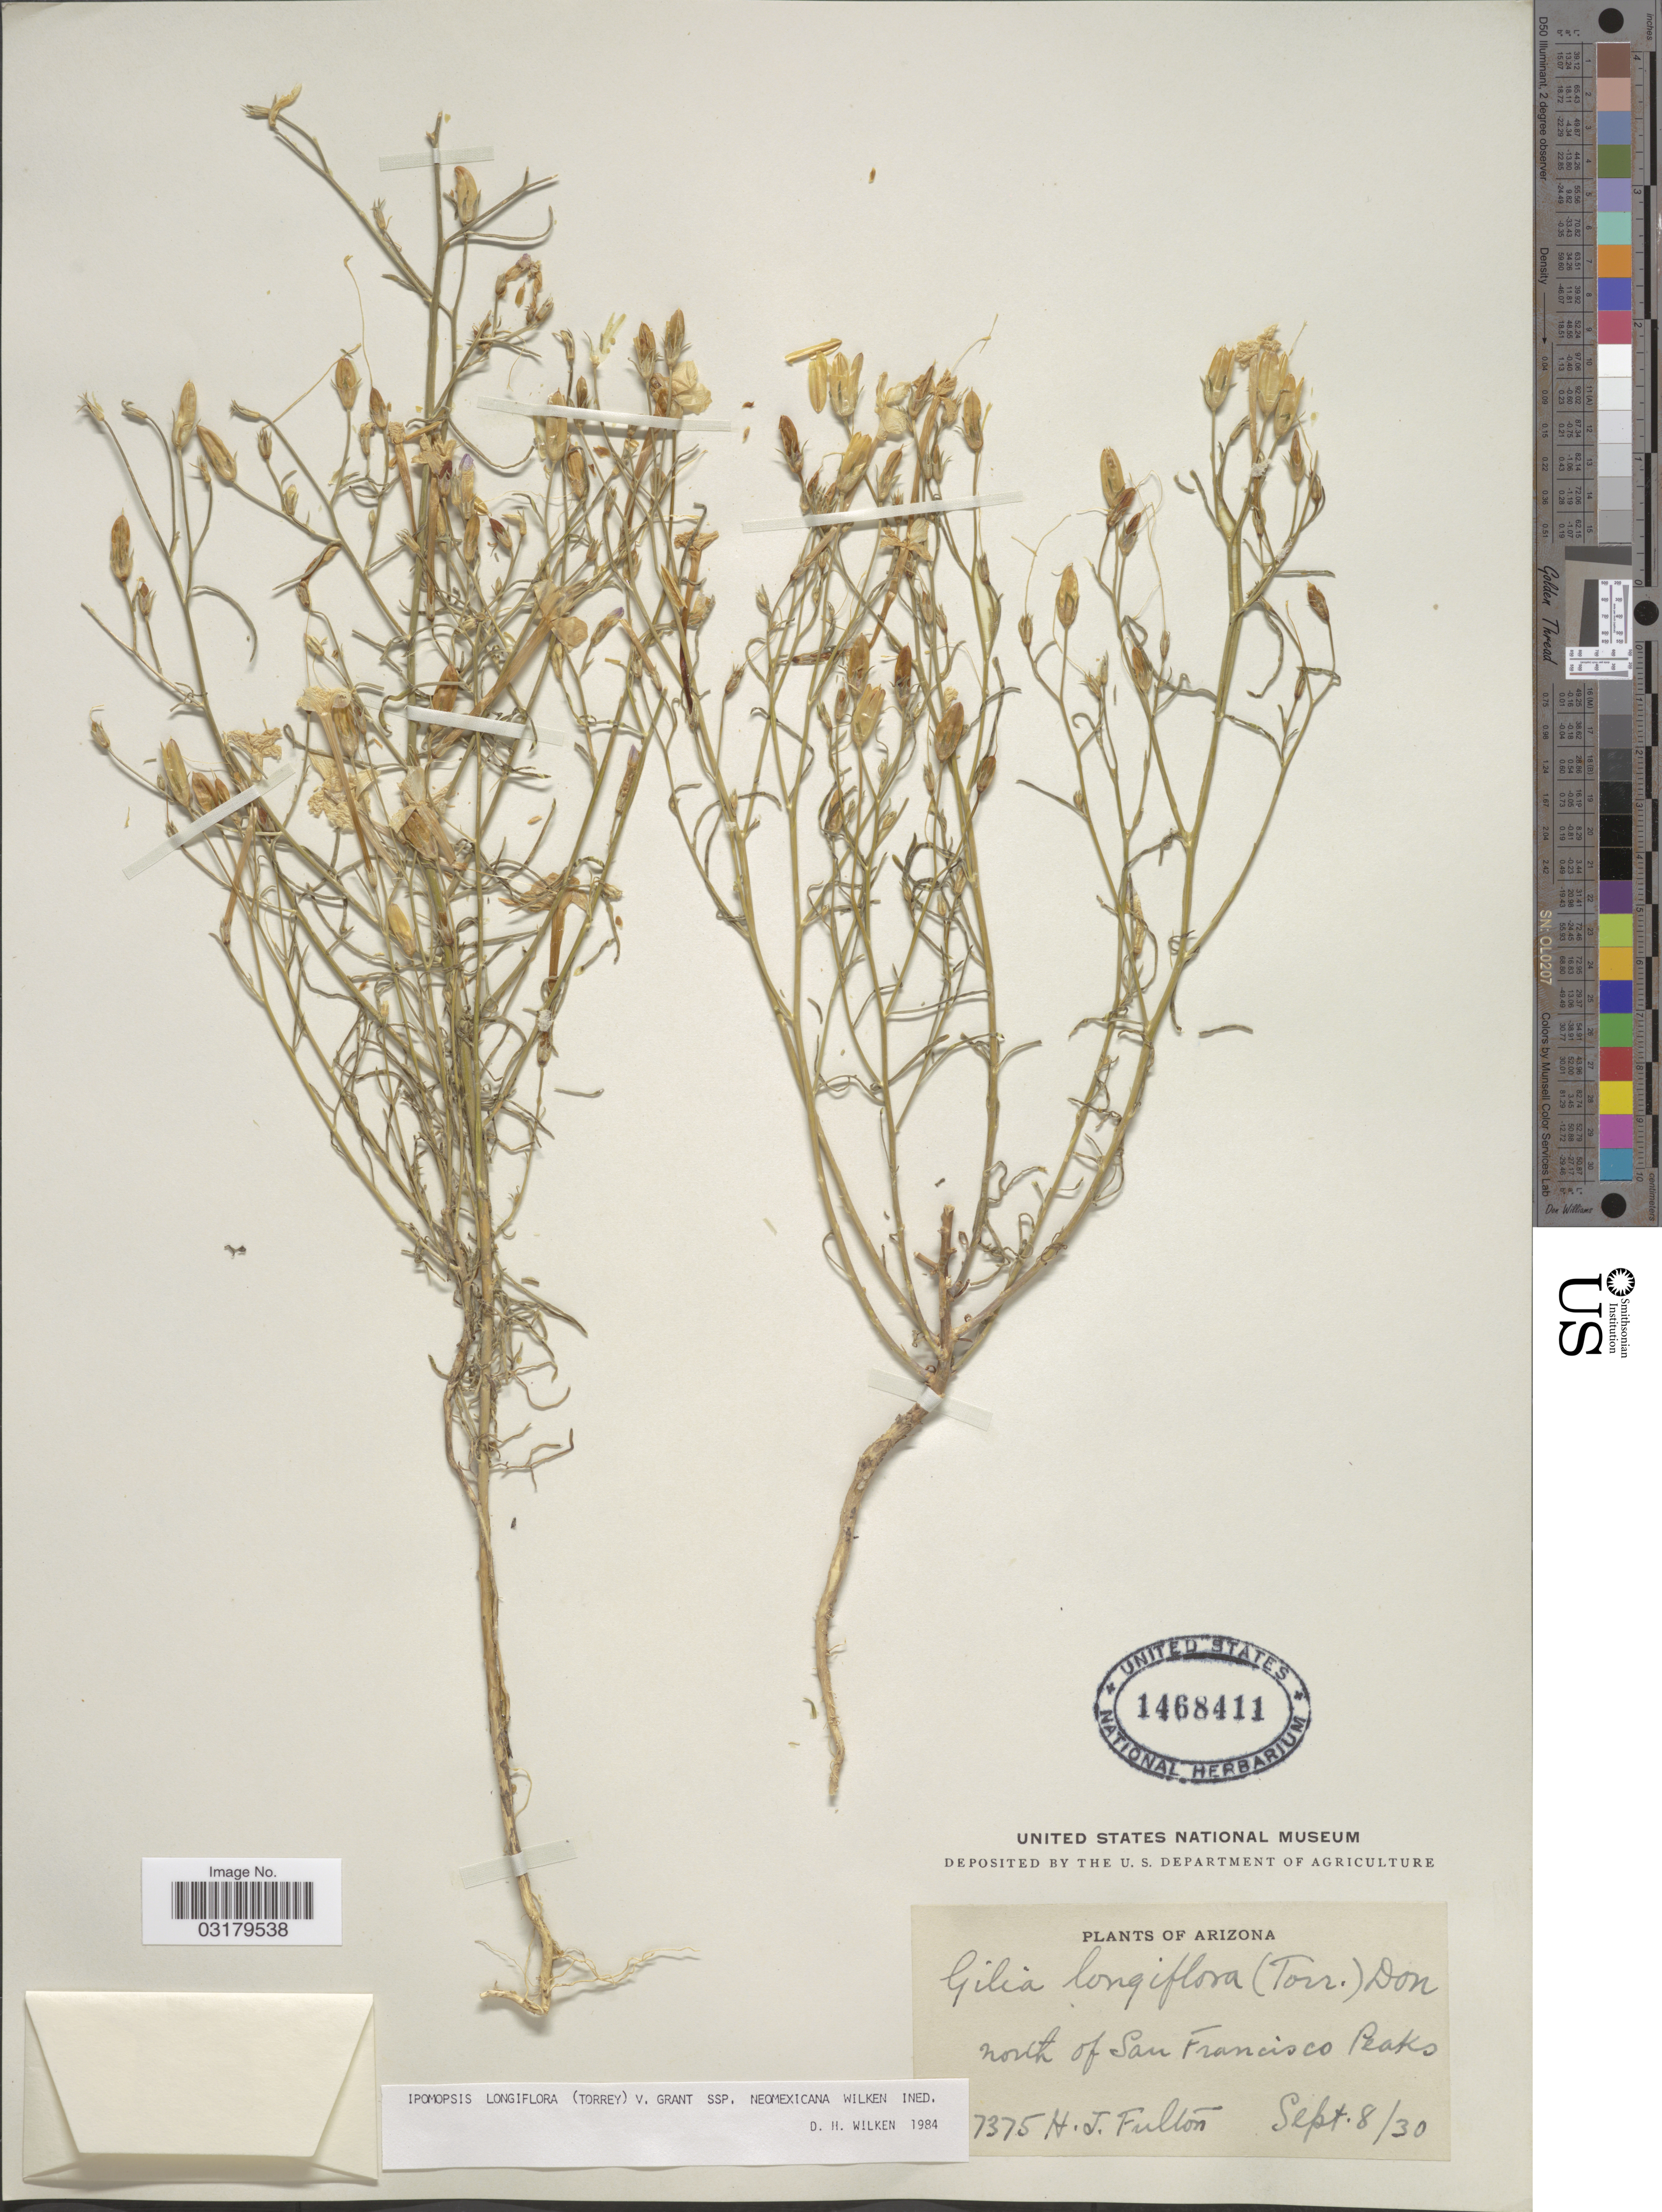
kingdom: Plantae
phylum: Tracheophyta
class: Magnoliopsida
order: Ericales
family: Polemoniaceae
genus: Ipomopsis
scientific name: Ipomopsis longiflora subsp. neomexicana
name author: (Torr.) V.E. Grant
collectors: H. Fulton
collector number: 7375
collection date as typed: Transcribed d/m/y: 8/9/30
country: United States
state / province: Arizona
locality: North of San Francisco Peaks.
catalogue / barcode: US 1468411